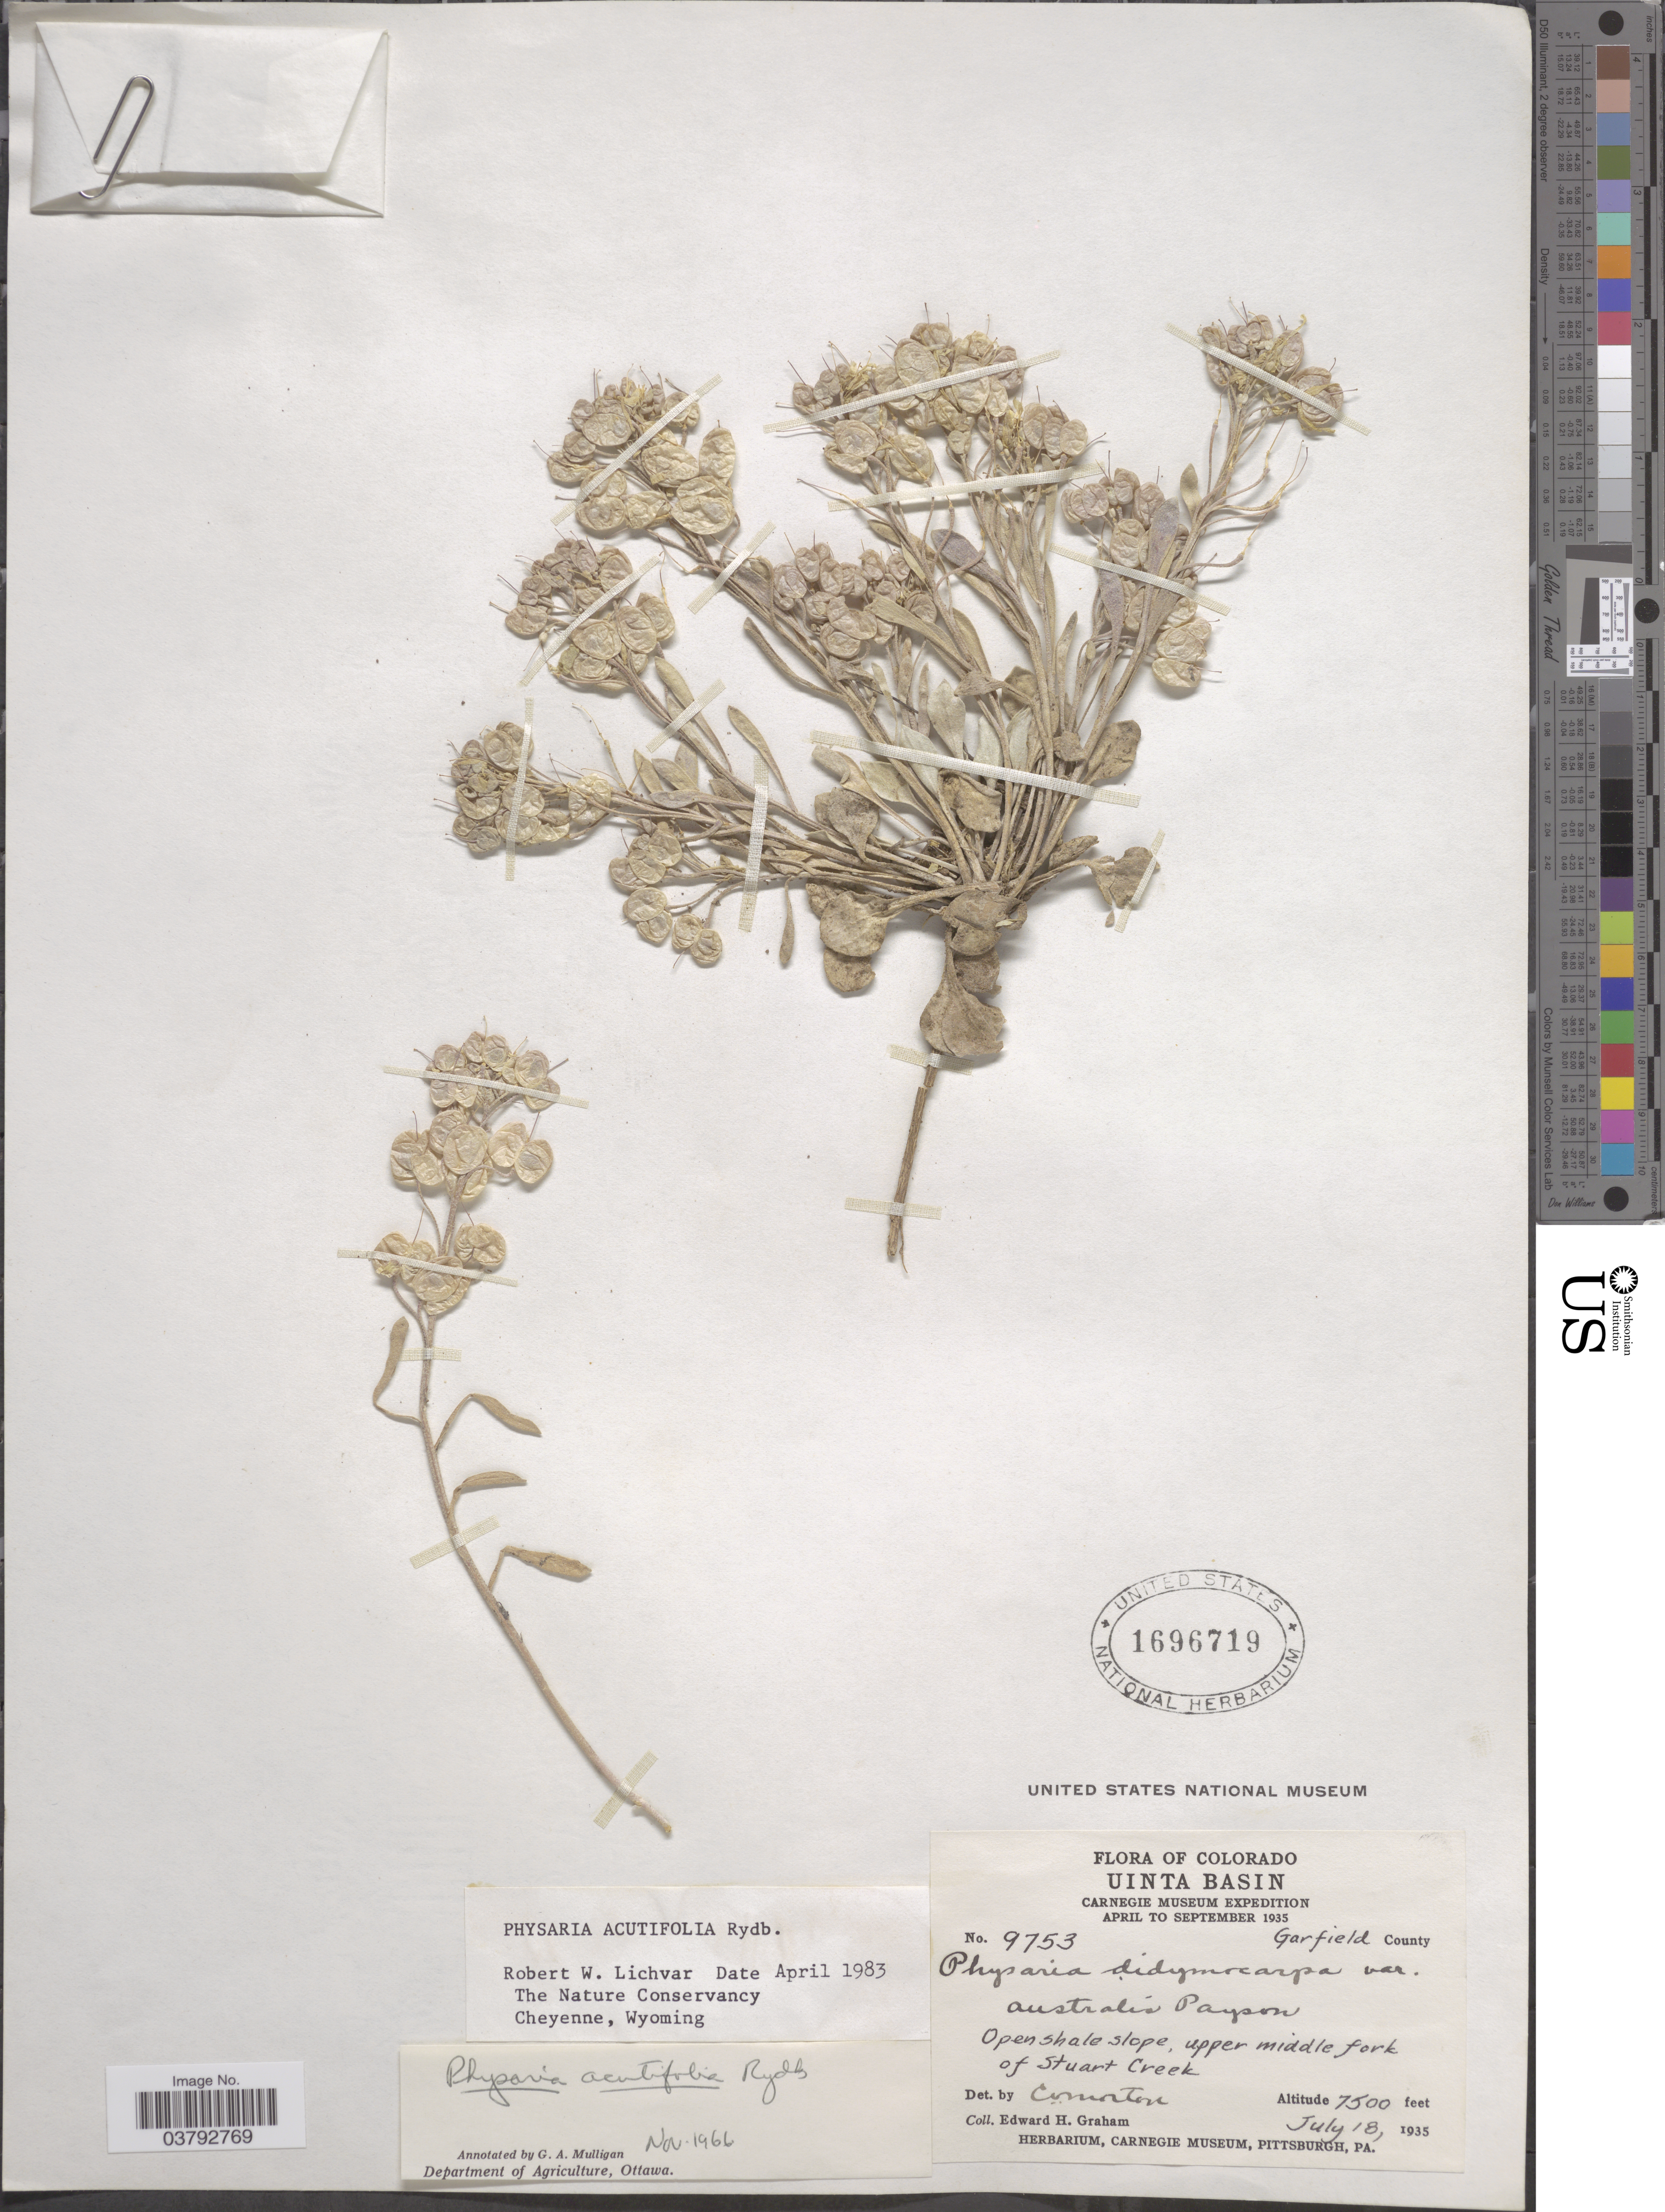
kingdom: Plantae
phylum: Tracheophyta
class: Magnoliopsida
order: Brassicales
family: Brassicaceae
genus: Physaria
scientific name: Physaria acutifolia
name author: Rydb.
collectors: E. H. Graham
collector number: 9753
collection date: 1935-07-18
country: United States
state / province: Colorado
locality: Uinta Basin. Garfield County. Open shale slope, upper middle fork of Stuart Creek.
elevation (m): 2286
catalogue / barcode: US 1696719